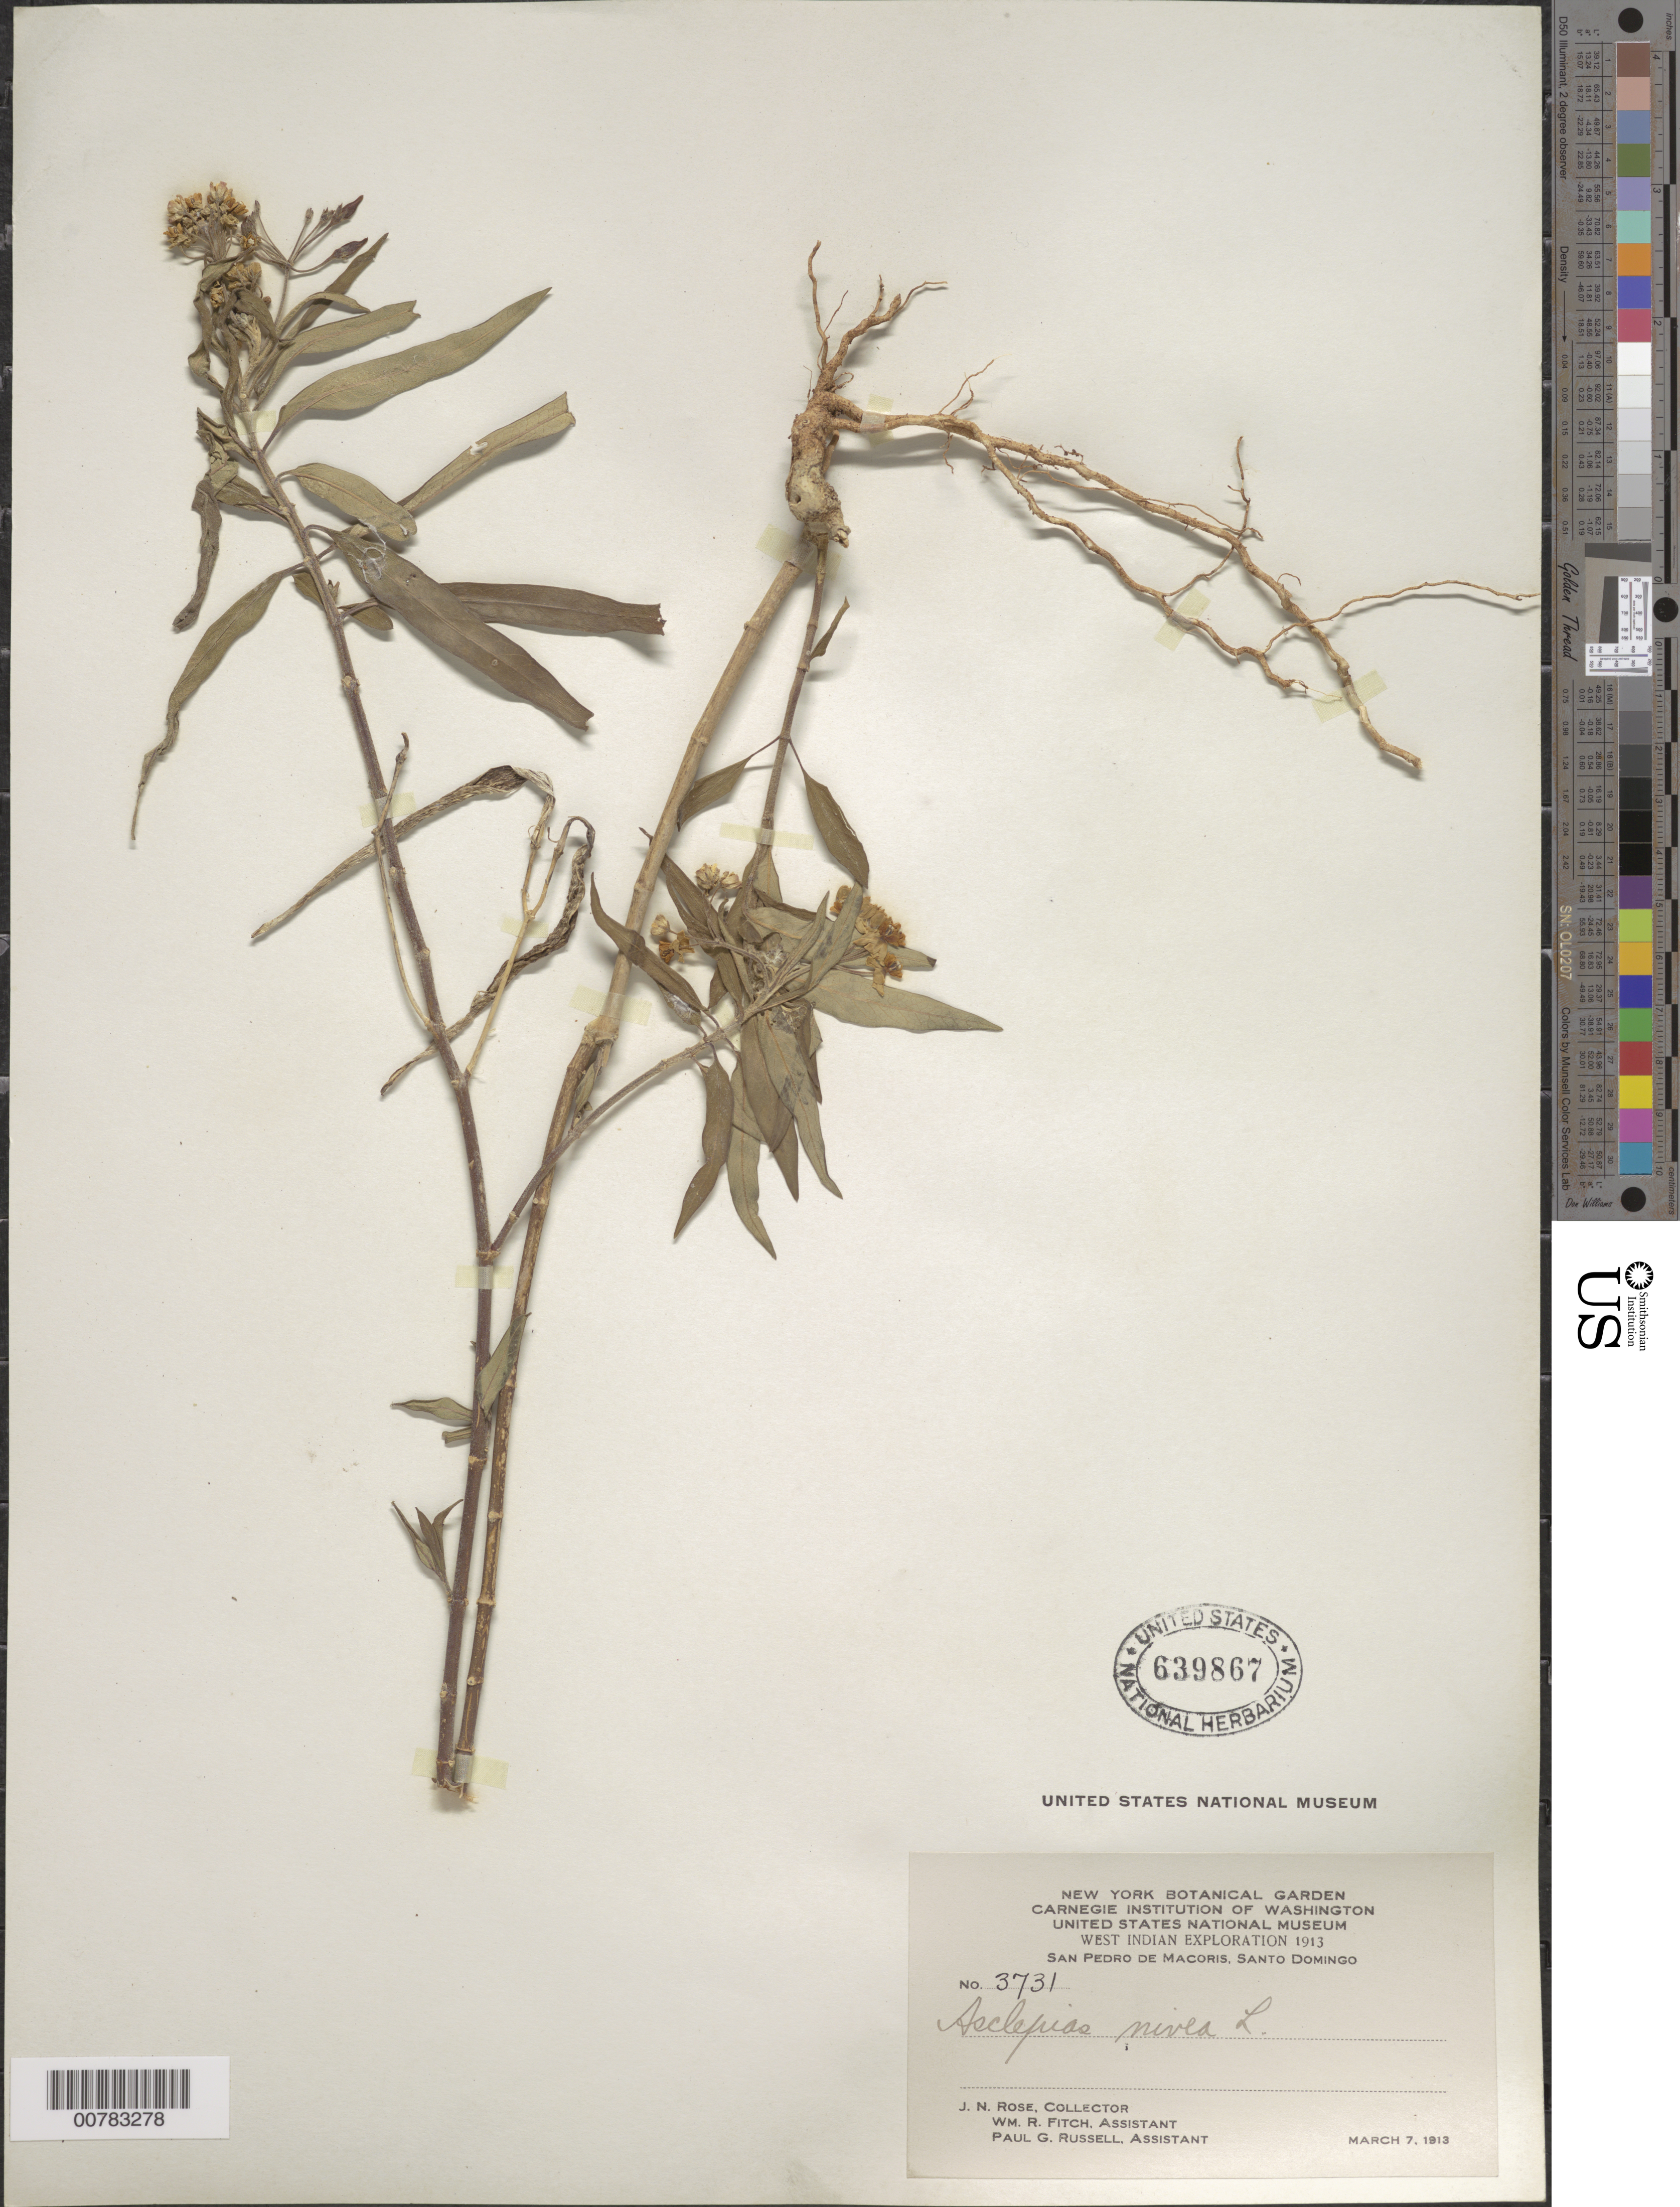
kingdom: Plantae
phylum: Tracheophyta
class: Magnoliopsida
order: Gentianales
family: Apocynaceae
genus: Asclepias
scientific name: Asclepias nivea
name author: L.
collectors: J. N. Rose, W. R. Fitch & P. G. Russell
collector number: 3731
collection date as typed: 07 Mar 1913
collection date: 1913-03-07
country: Dominican Republic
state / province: San Pedro de Macoris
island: Hispaniola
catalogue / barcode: US 639867